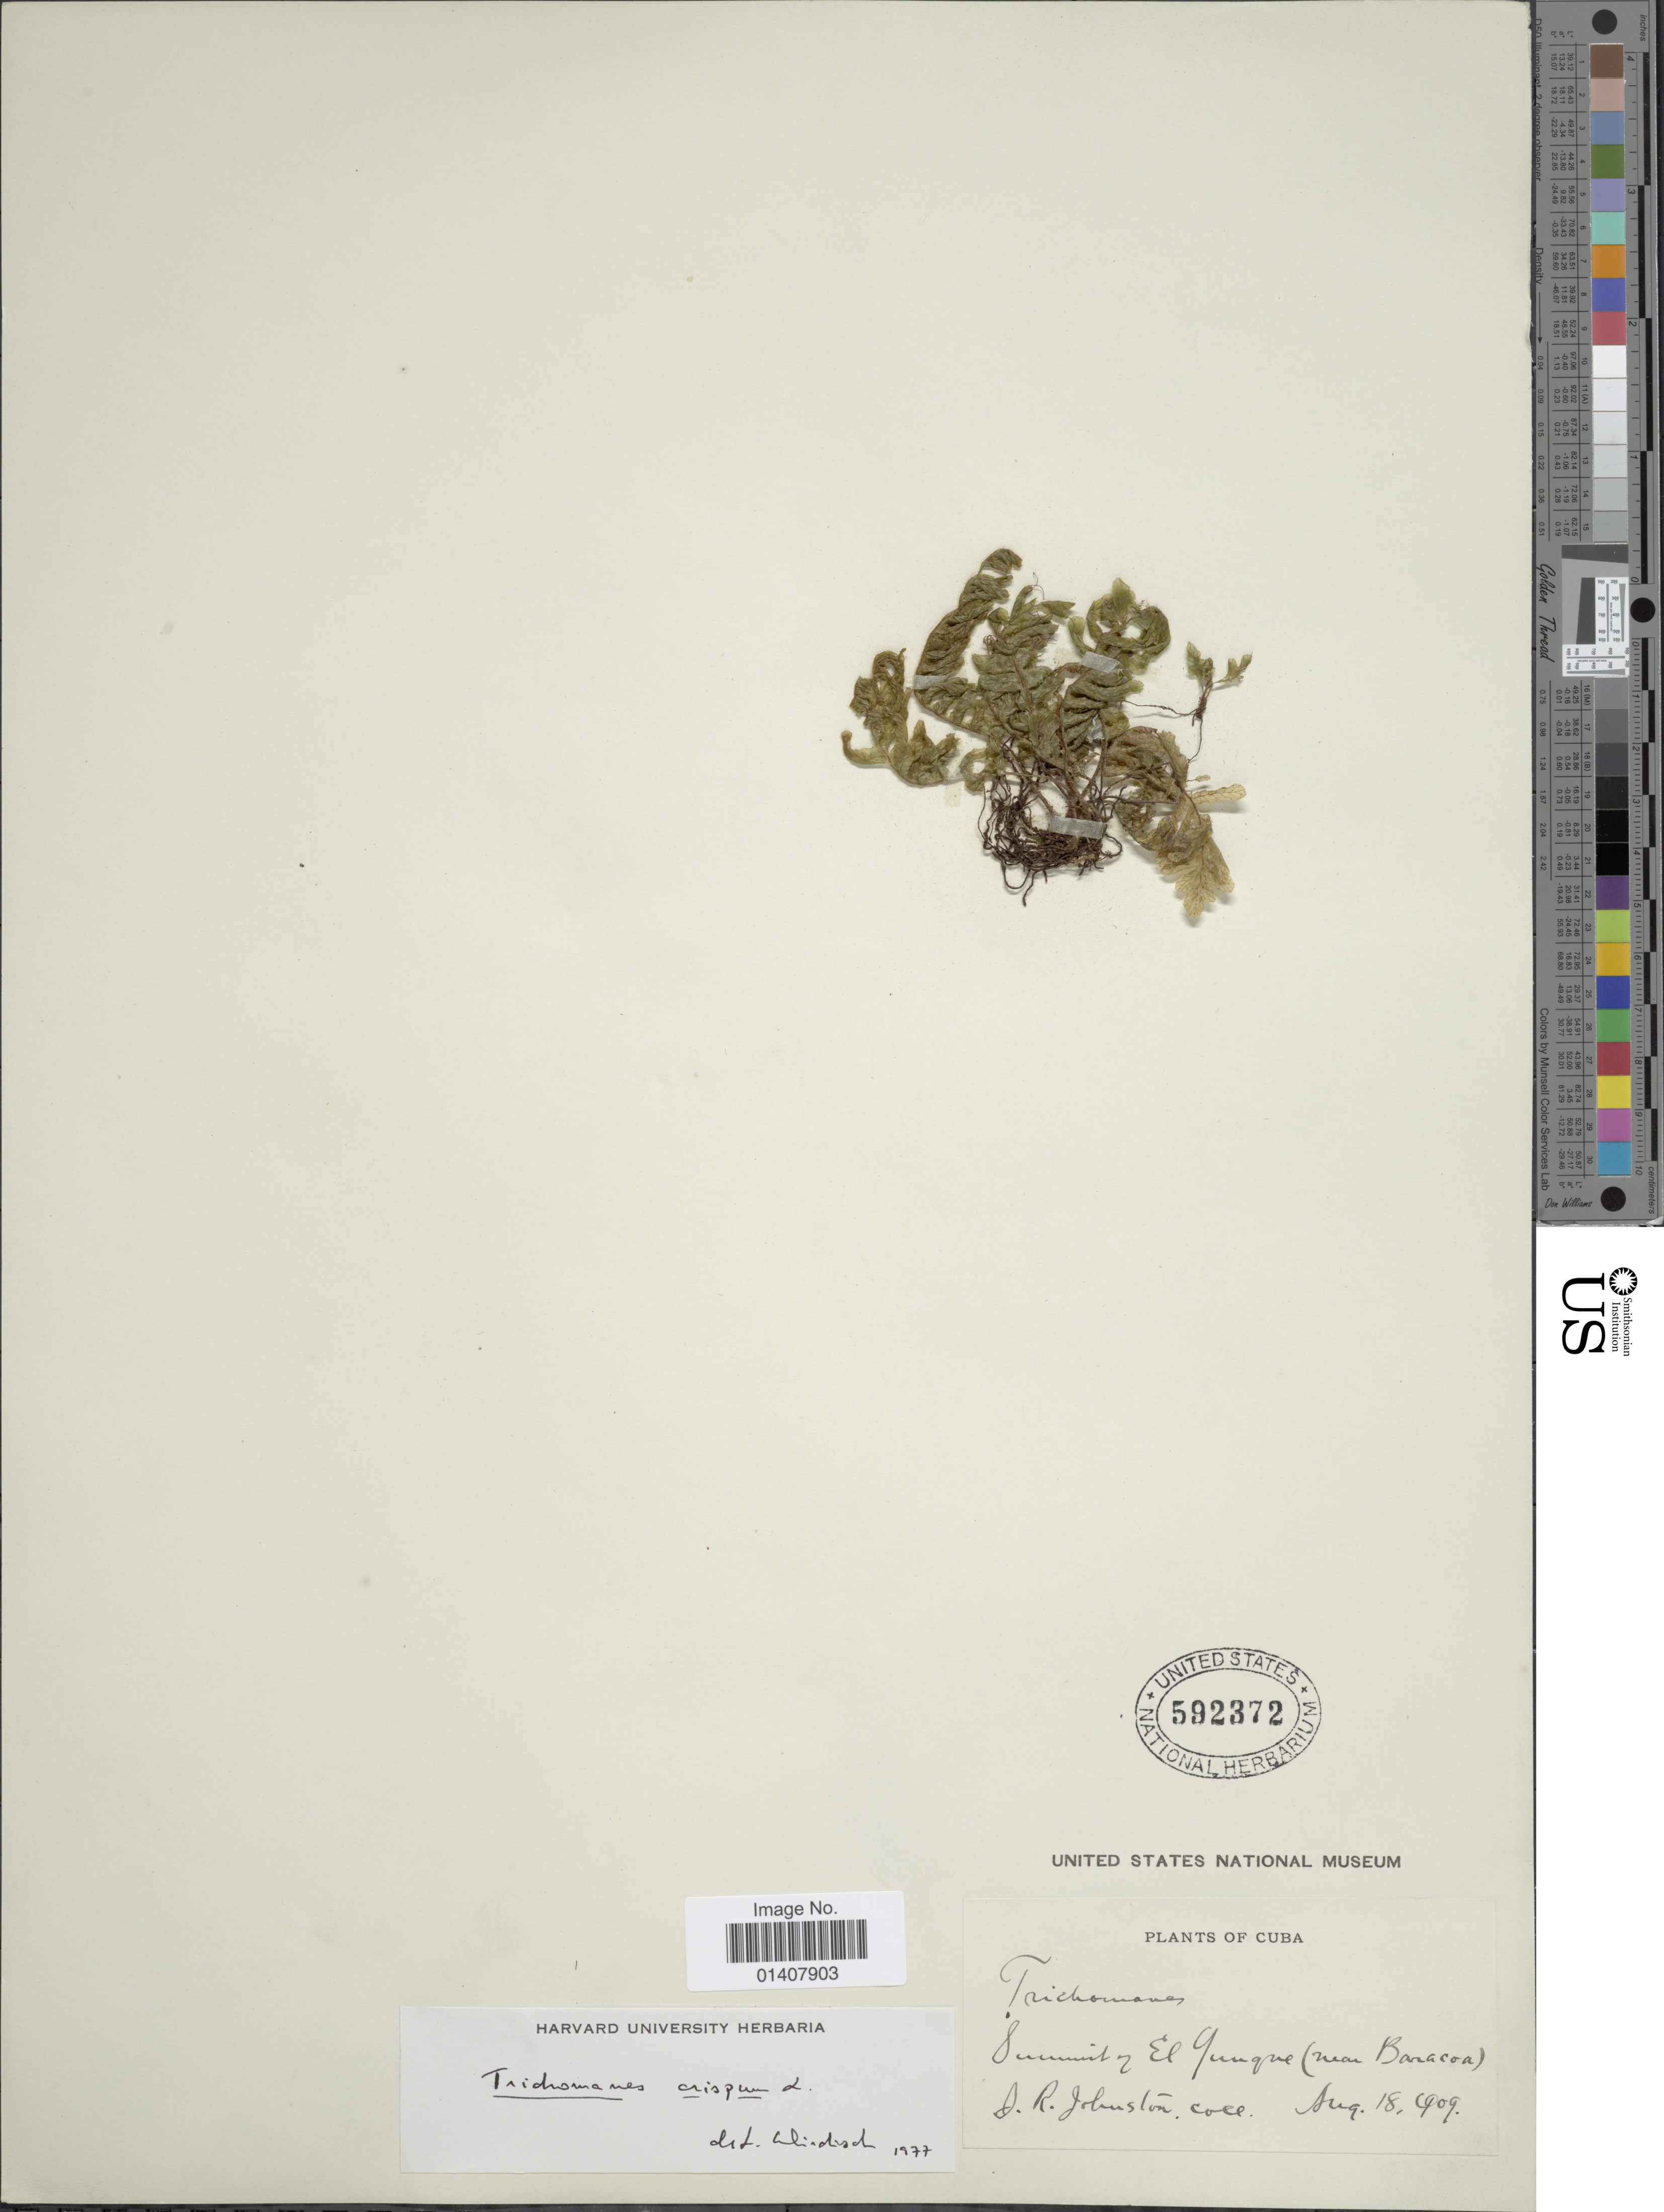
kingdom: Plantae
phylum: Tracheophyta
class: Polypodiopsida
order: Hymenophyllales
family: Hymenophyllaceae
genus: Trichomanes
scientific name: Trichomanes crispum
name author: L.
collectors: J. Johnston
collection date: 1909-08-18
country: Cuba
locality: Summit of El Yunque (near Baracoa)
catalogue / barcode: US 592372